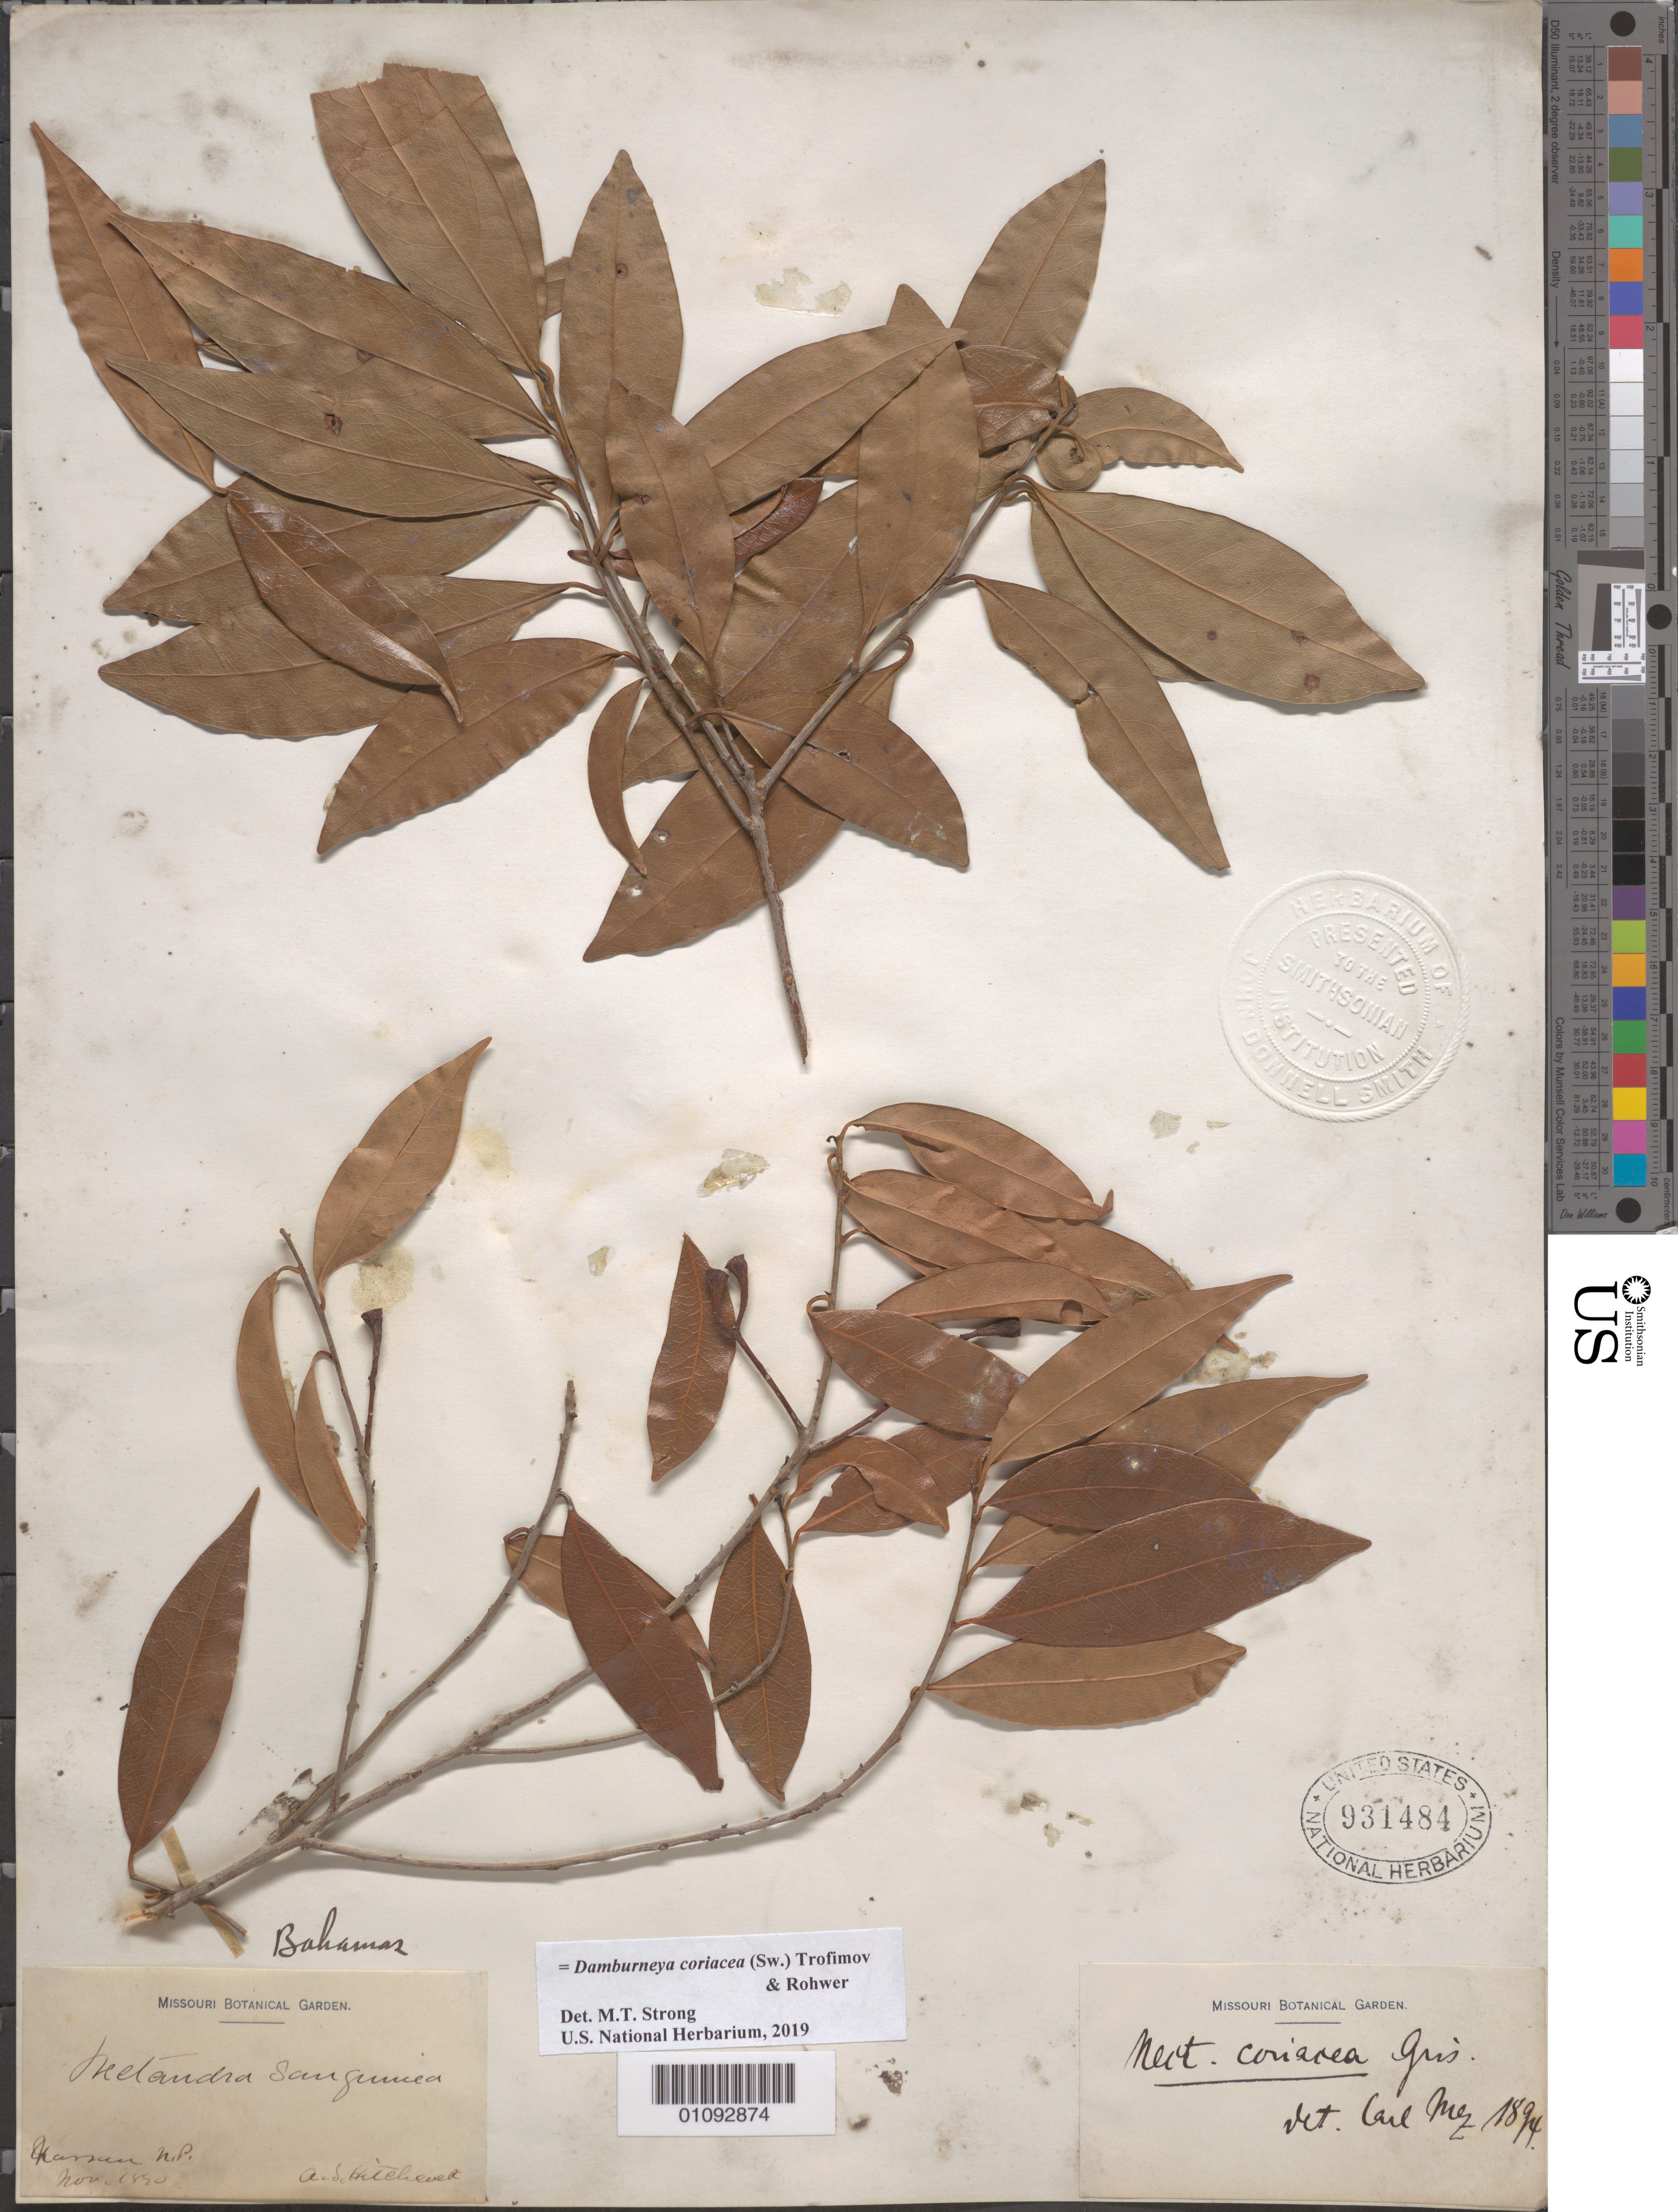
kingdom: Plantae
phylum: Tracheophyta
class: Magnoliopsida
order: Laurales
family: Lauraceae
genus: Damburneya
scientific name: Damburneya coriacea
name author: (Sw.) Trofimov & Rohwer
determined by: Strong, M. T., (US), Smithsonian Institution - National Museum of Natural History (UNITED STATES)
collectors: A. S. Hitchcock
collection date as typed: Nov 1850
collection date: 1850-11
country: Bahamas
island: New Providence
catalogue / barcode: US 931484